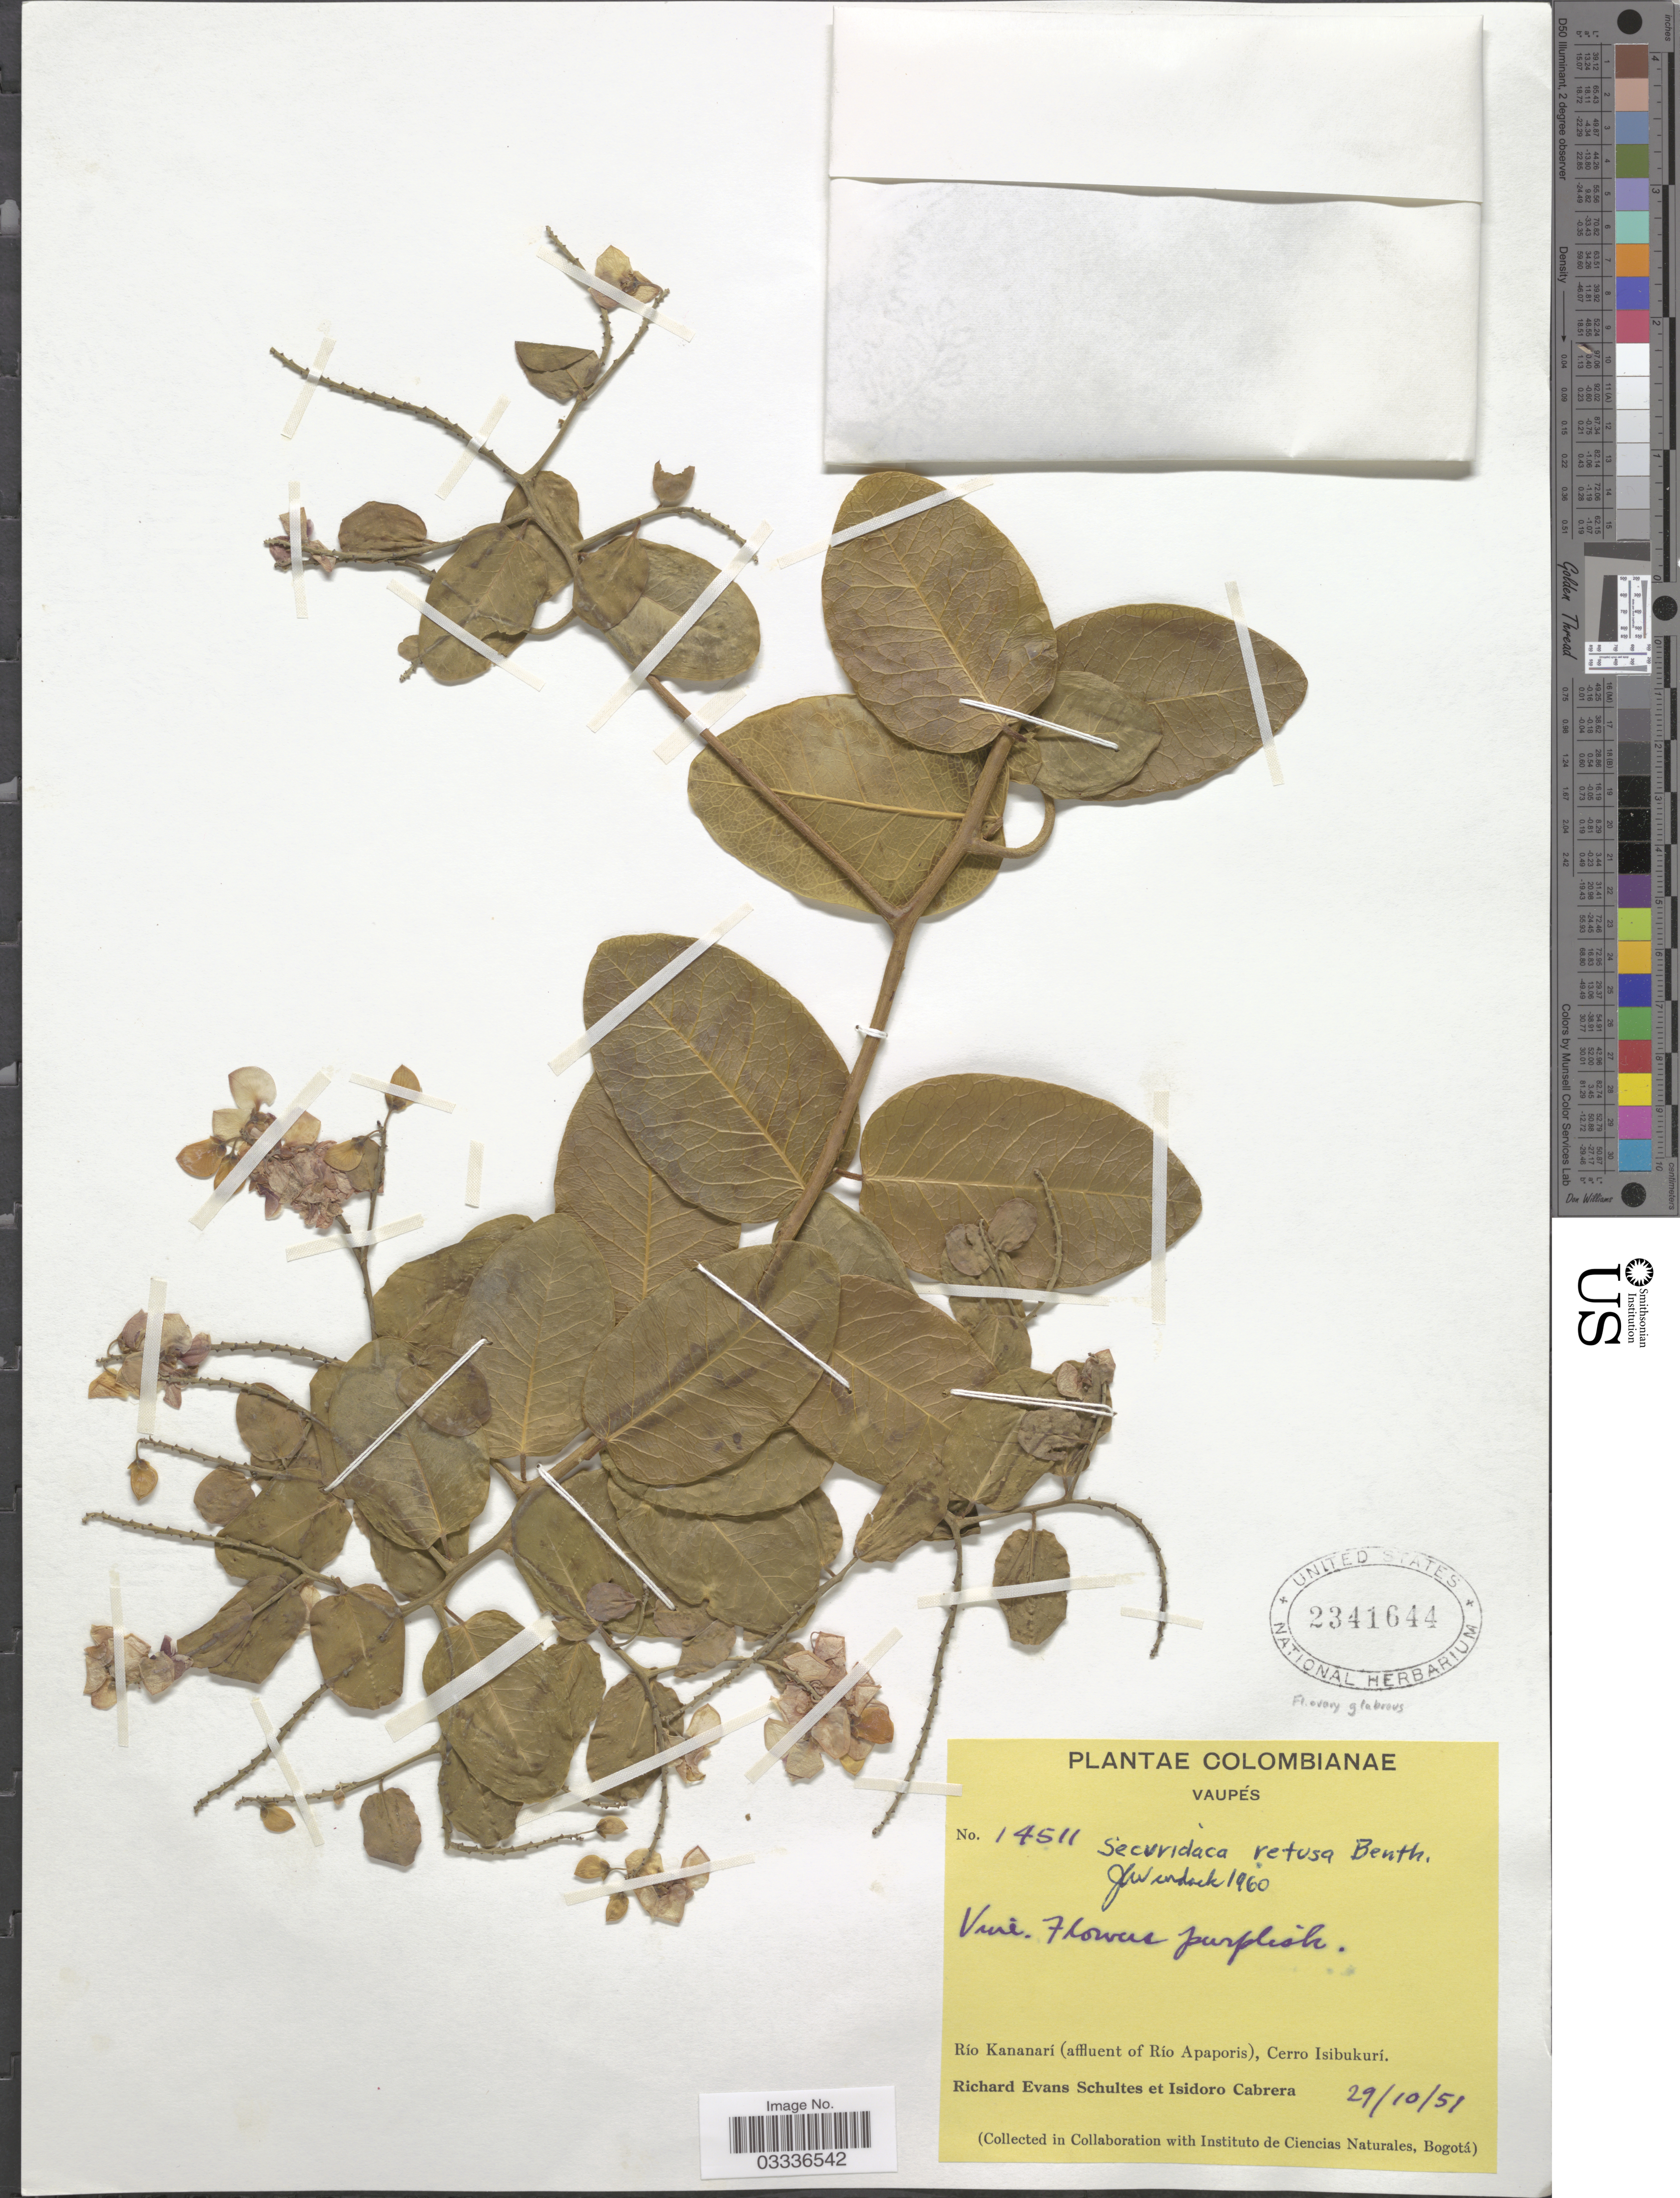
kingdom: Plantae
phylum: Tracheophyta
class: Magnoliopsida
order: Fabales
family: Polygalaceae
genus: Securidaca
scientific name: Securidaca retusa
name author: Benth.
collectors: R. E. Schultes & I. Cabrera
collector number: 14511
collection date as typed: Transcribed d/m/y: 29/10/51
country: Colombia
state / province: Vaupés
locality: Río Kananarí (affluent of Río Apaporis), Cerro Isibukurí.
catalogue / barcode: US 2341644